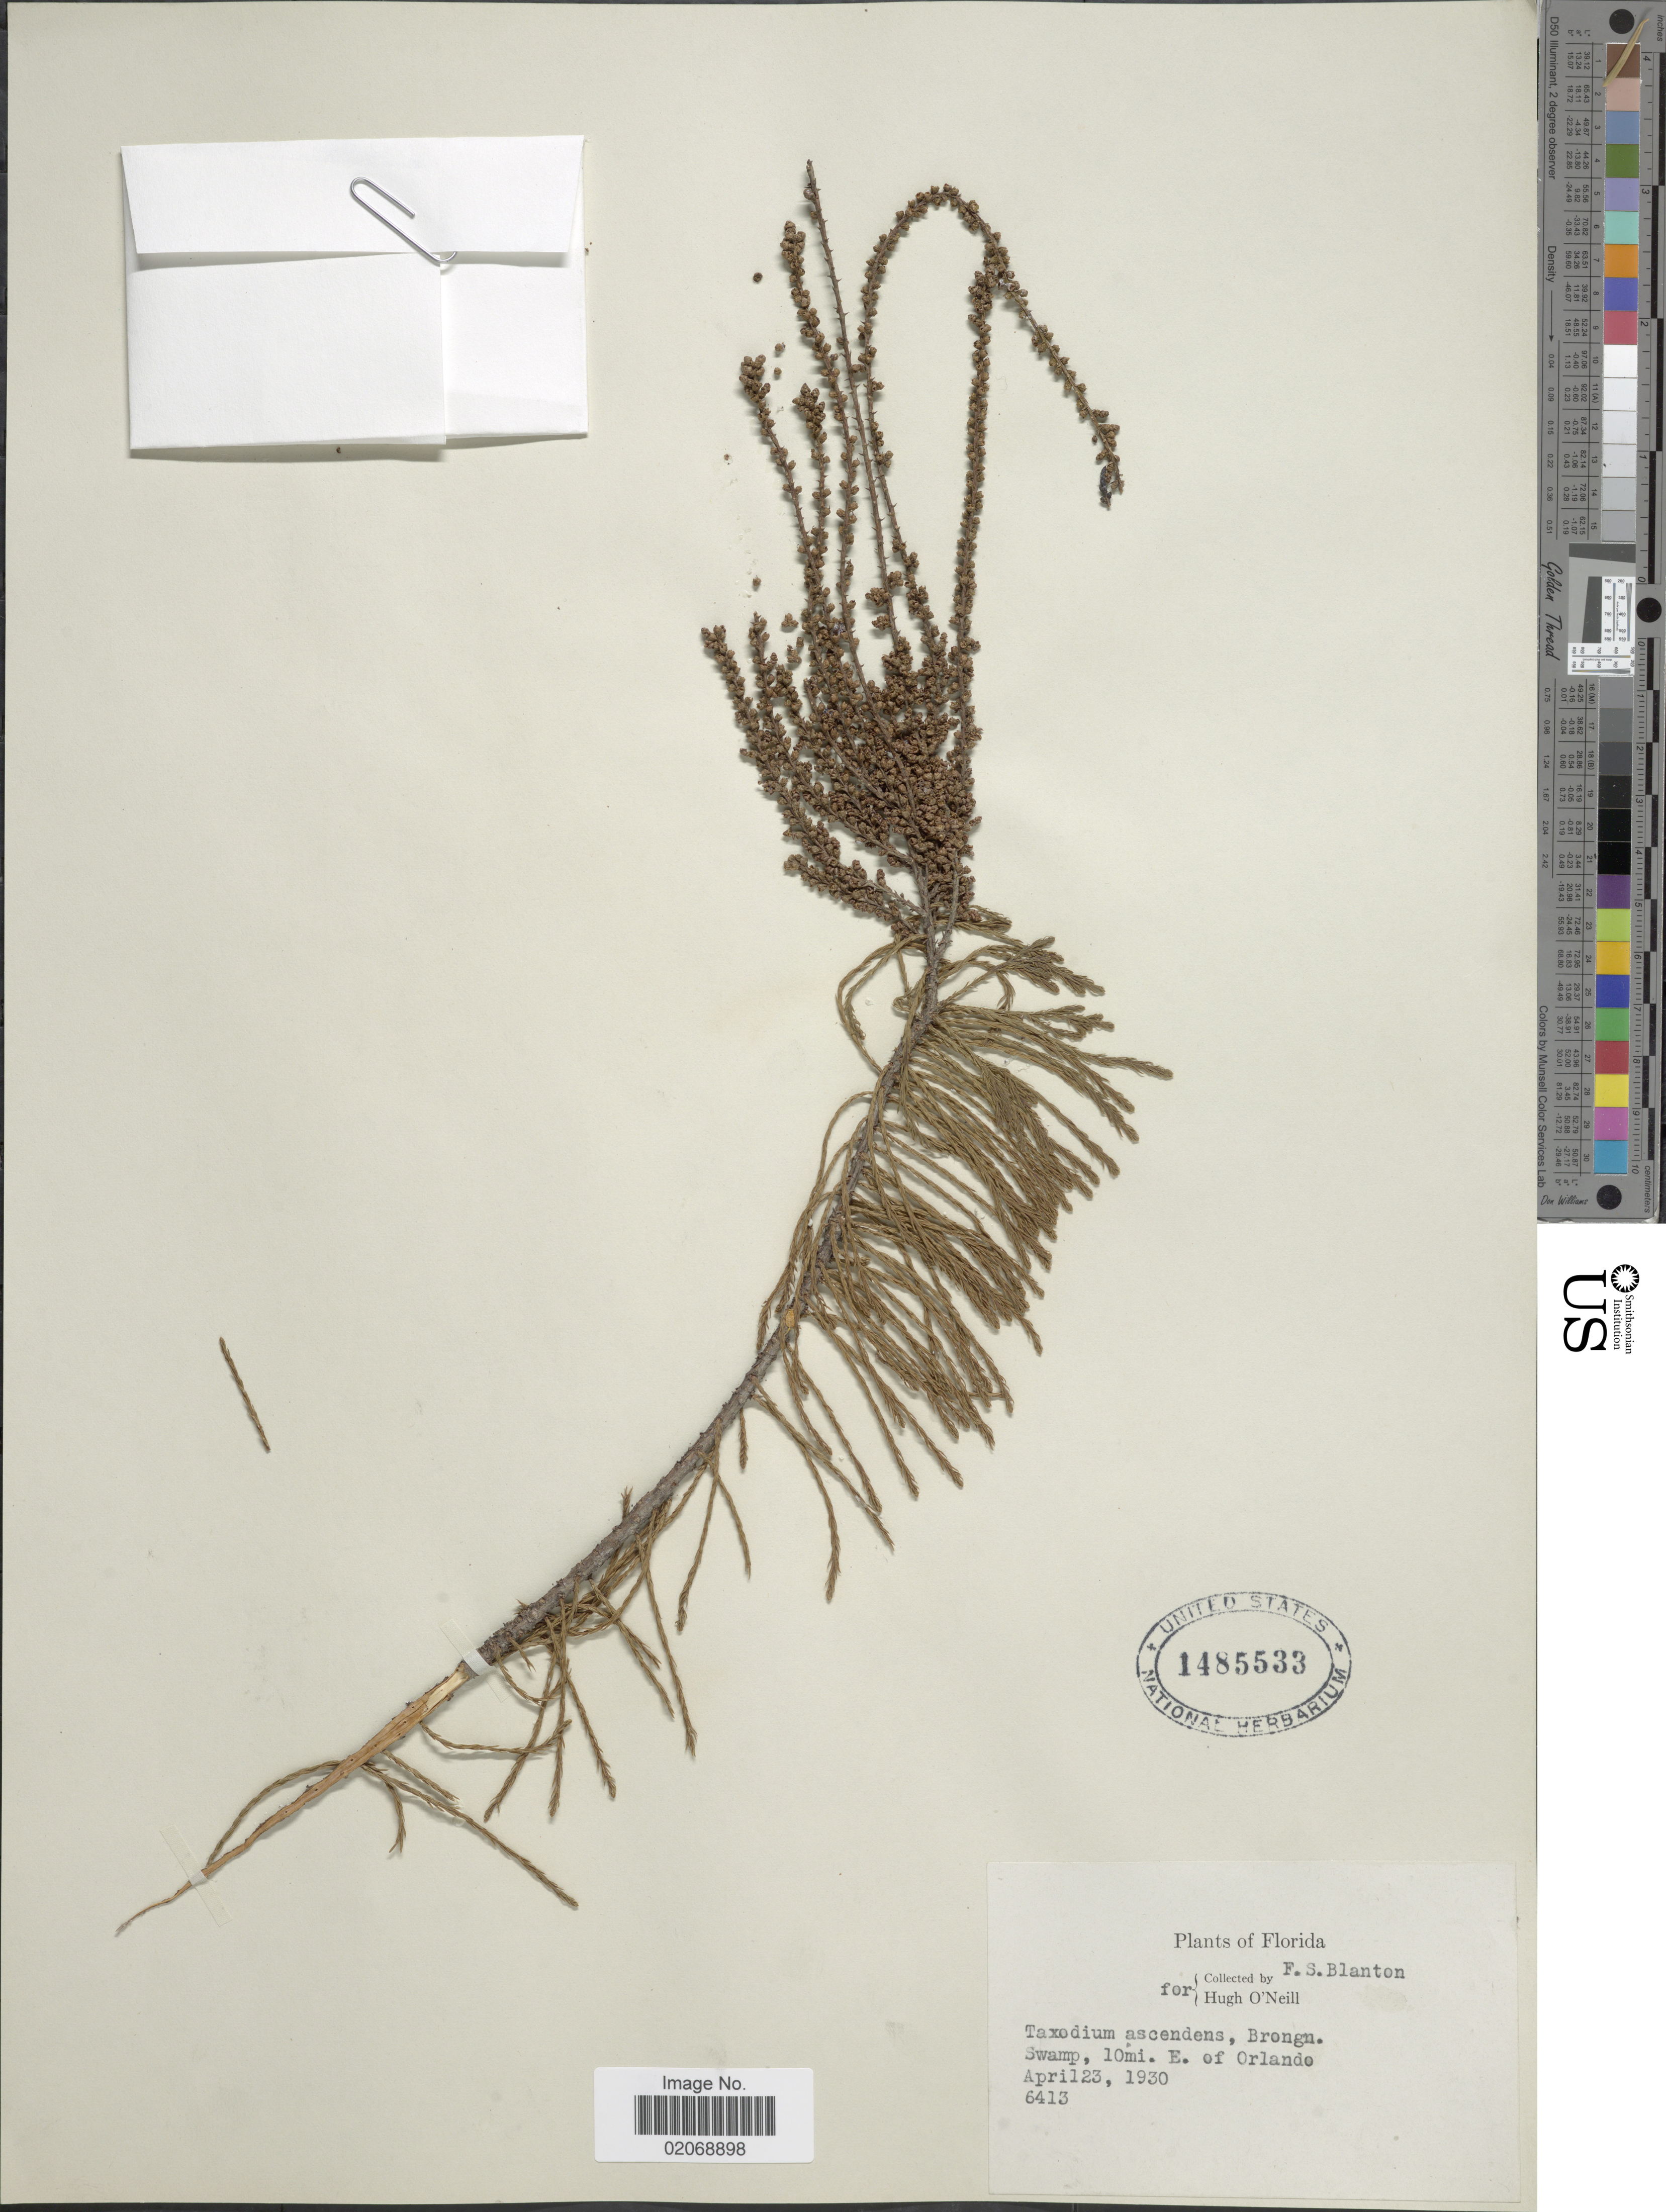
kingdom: Plantae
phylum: Tracheophyta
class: Pinopsida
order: Pinales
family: Cupressaceae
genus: Taxodium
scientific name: Taxodium ascendens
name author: Brongn.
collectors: F. S. Blanton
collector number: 6413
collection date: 1930-04-23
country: United States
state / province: Florida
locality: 10mi. E. of Orlando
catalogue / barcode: US 1485533